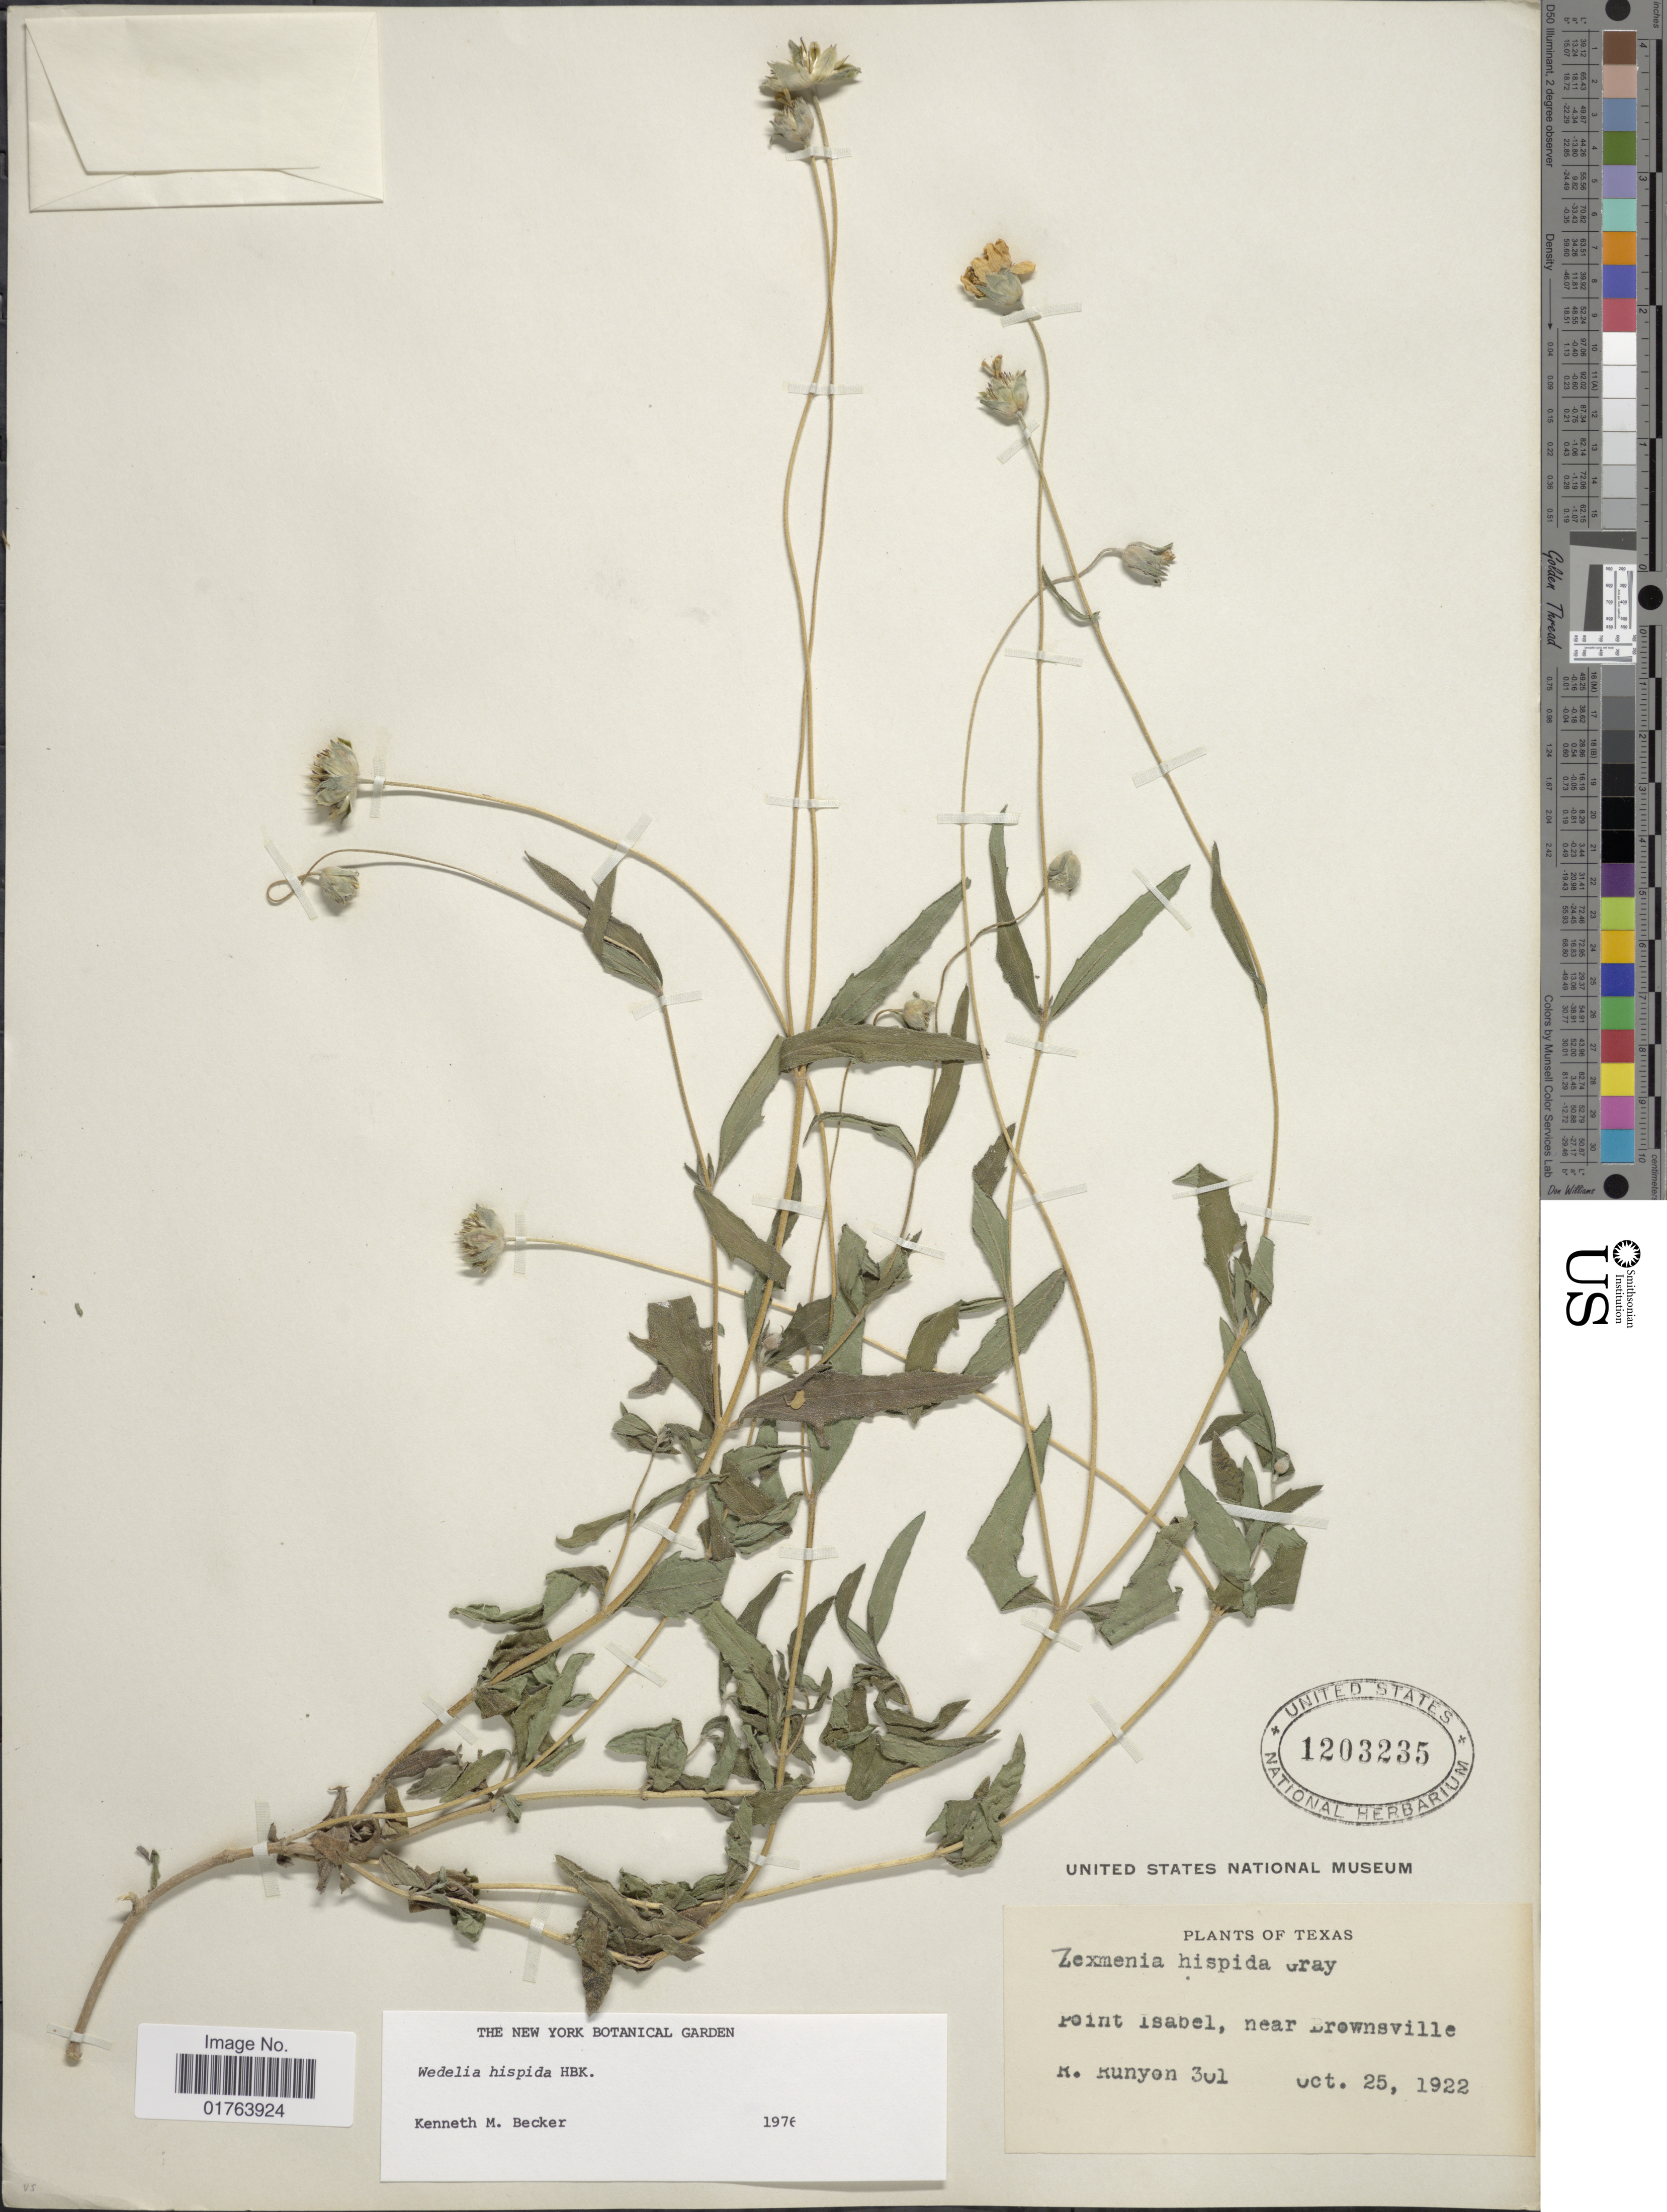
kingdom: Plantae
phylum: Tracheophyta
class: Magnoliopsida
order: Asterales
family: Asteraceae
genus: Wedelia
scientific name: Wedelia acapulcensis var. hispida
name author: (Kunth) Strother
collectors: R. Runyon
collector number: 301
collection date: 1922-10-25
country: United States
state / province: Texas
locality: Point Isabel, near Brownsville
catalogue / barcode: US 1203235